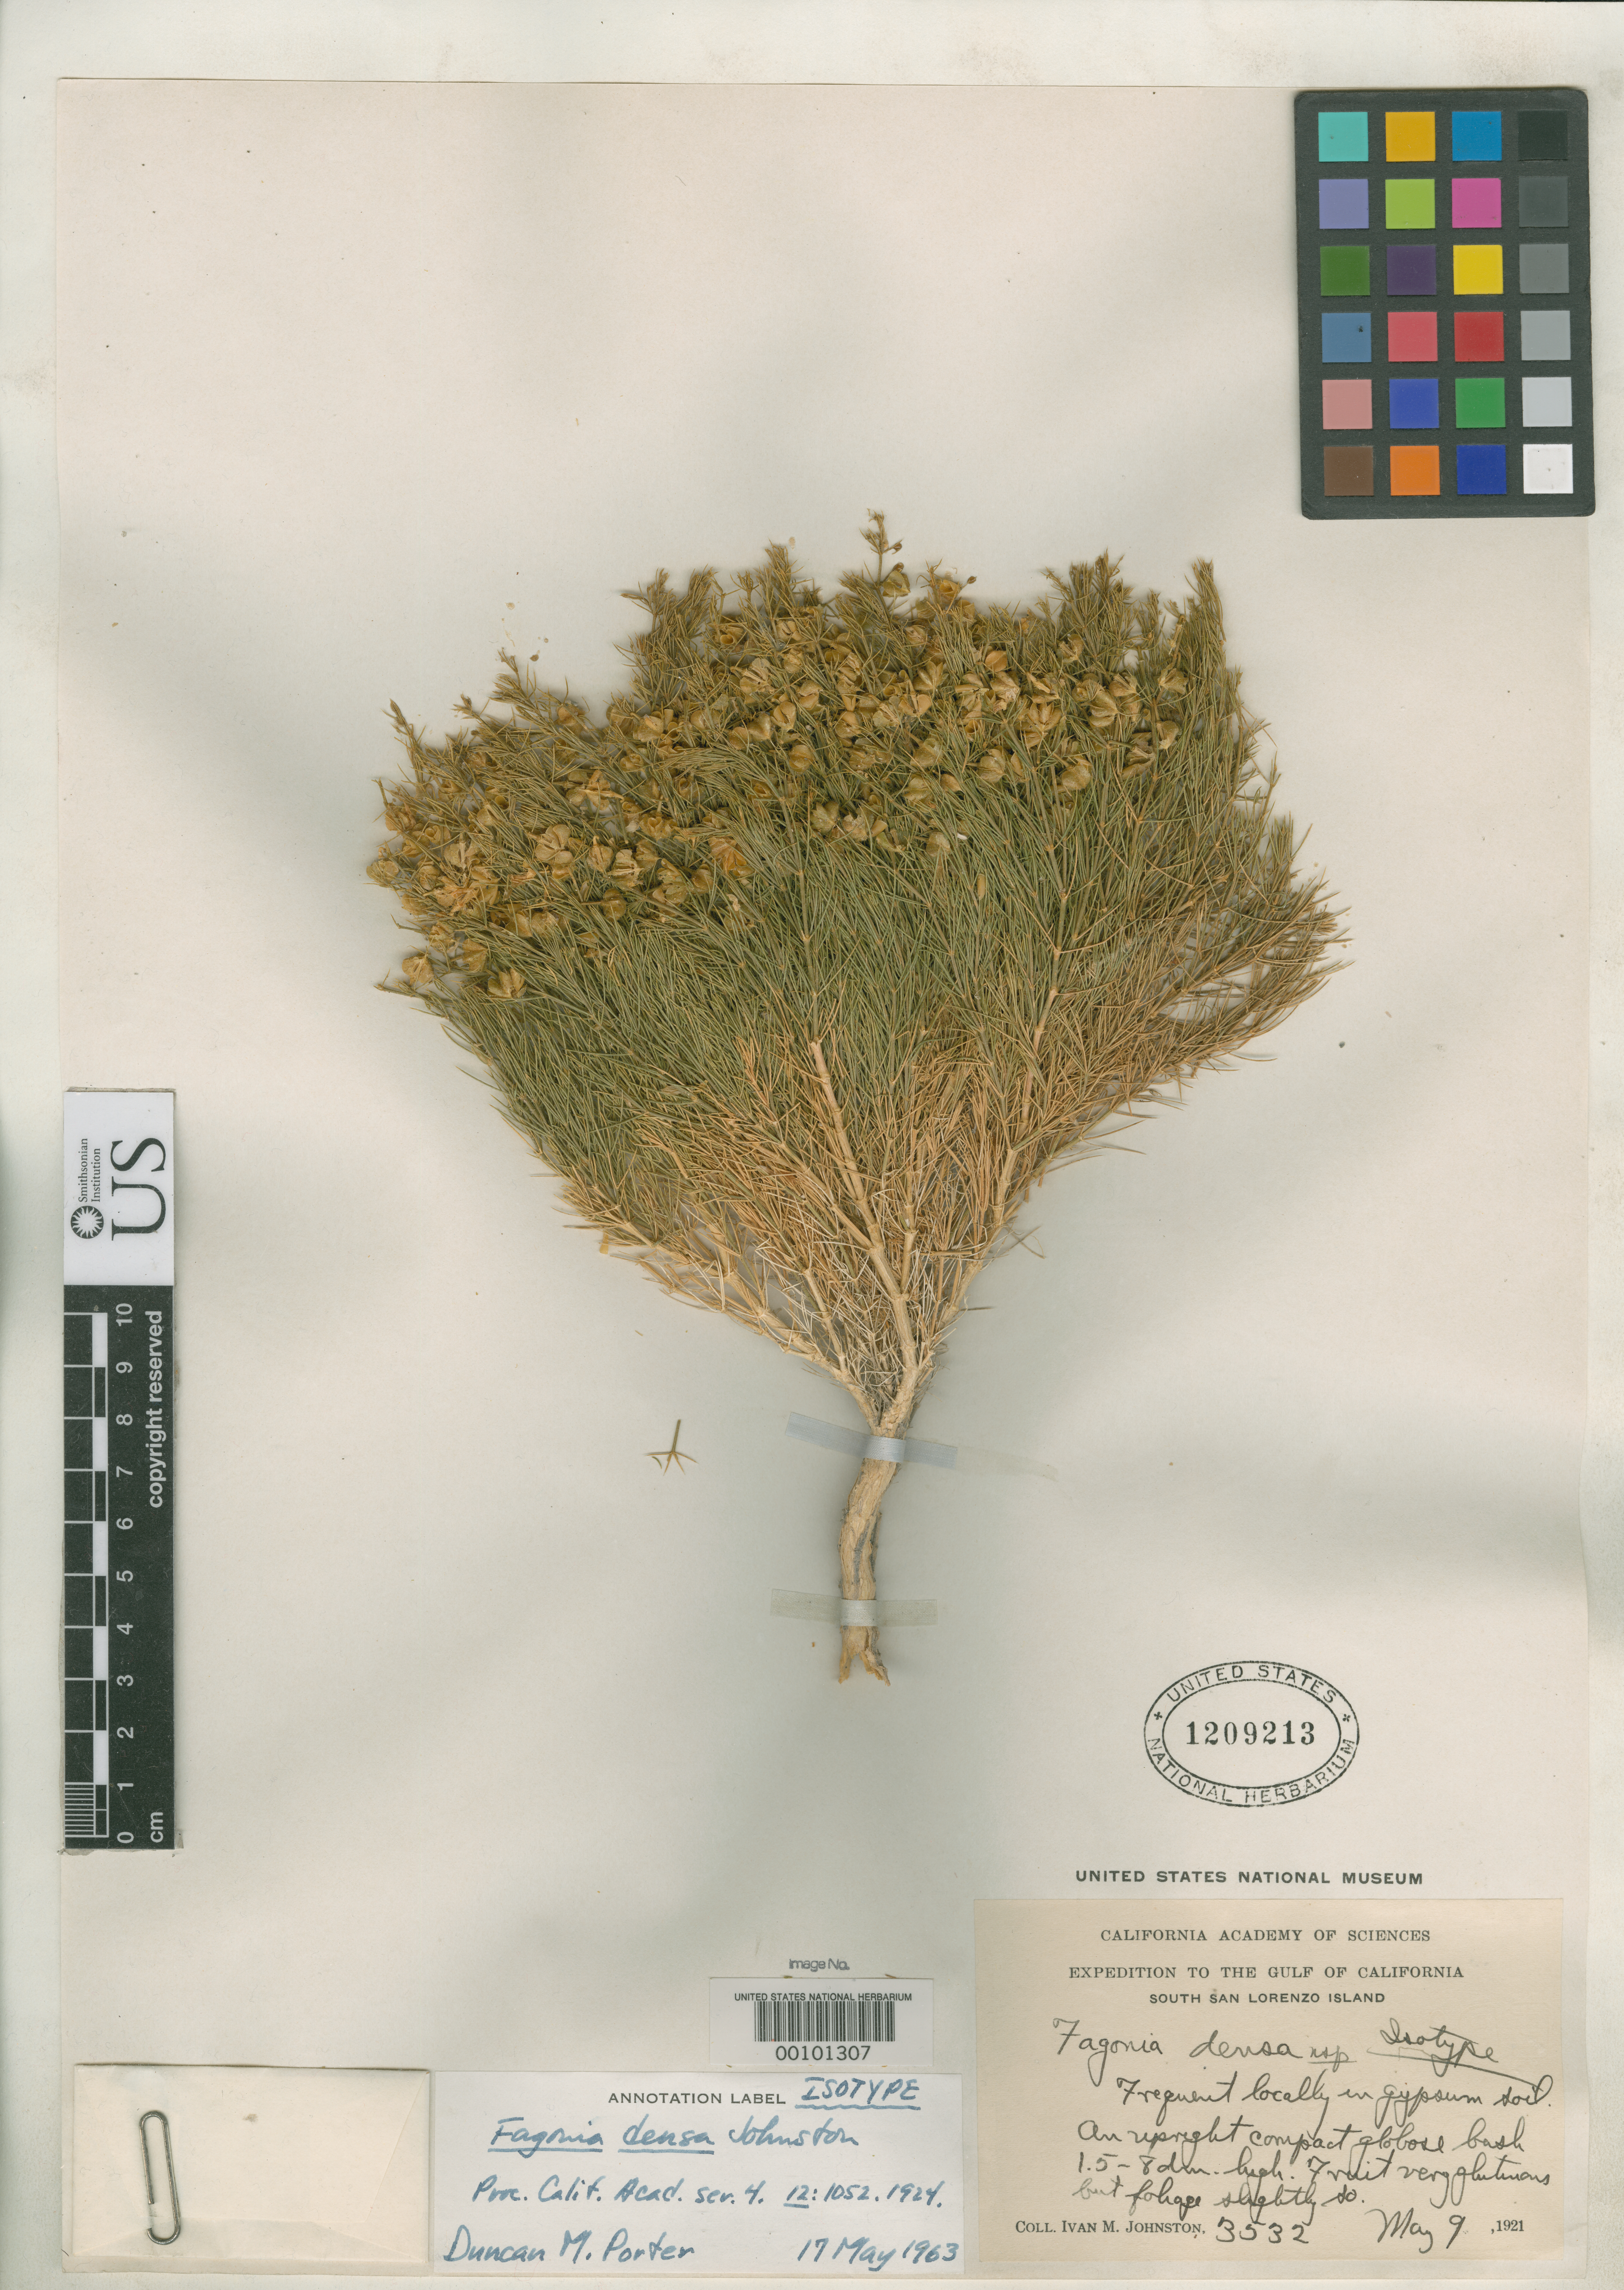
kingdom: Plantae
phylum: Tracheophyta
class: Magnoliopsida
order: Zygophyllales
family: Zygophyllaceae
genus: Fagonia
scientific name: Fagonia densa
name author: I.M. Johnst.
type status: Isotype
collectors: I.M. Johnston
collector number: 3532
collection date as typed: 09 May 1921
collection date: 1921-05-09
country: Mexico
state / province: Baja California Norte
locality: South San Lorenzo Island.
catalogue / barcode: US 1209213